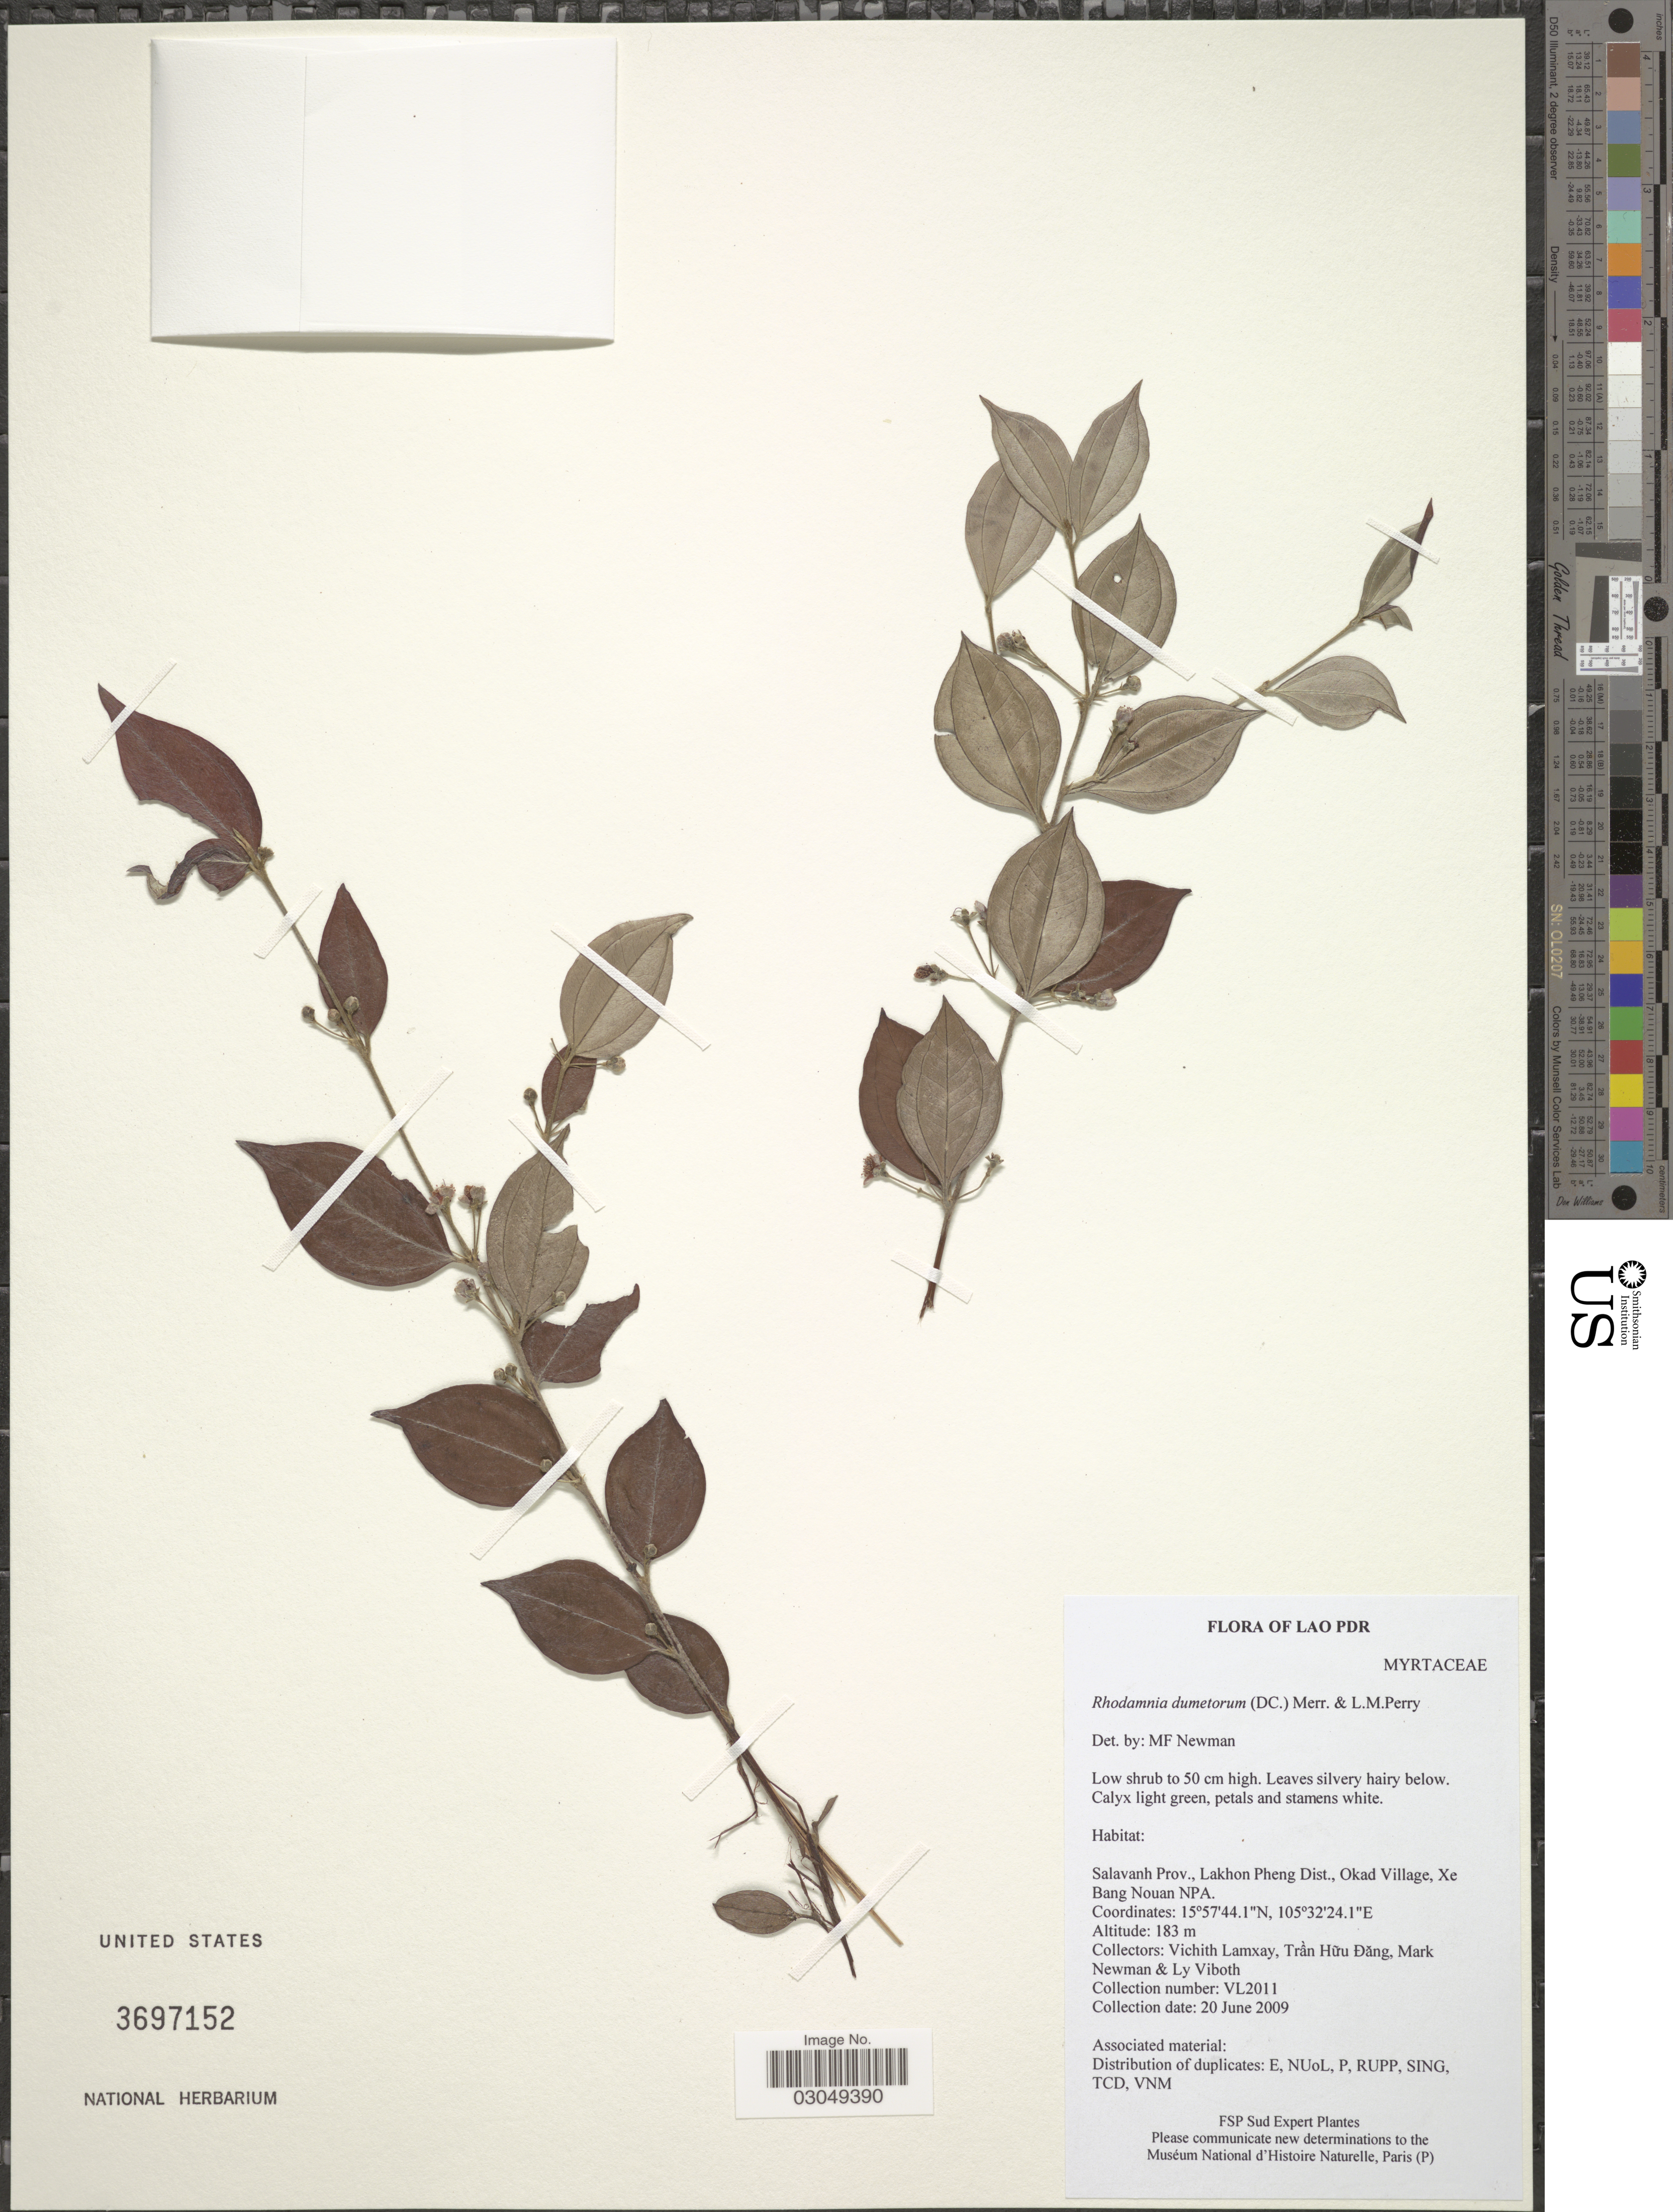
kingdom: Plantae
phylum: Tracheophyta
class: Magnoliopsida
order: Myrtales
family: Myrtaceae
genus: Rhodamnia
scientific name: Rhodamnia dumetorum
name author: (DC.) Merr. & L.M. Perry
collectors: V. Lamxay, T. Dang, M. F. Newman & L. Viboth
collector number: VL2011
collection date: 2009-06-20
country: Laos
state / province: Salavan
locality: Lao PDR. Salavanh Prov., Lakhon Pheng Dist., OKad Village, Xe bang Nouan NPA.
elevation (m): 1830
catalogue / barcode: US 3697152